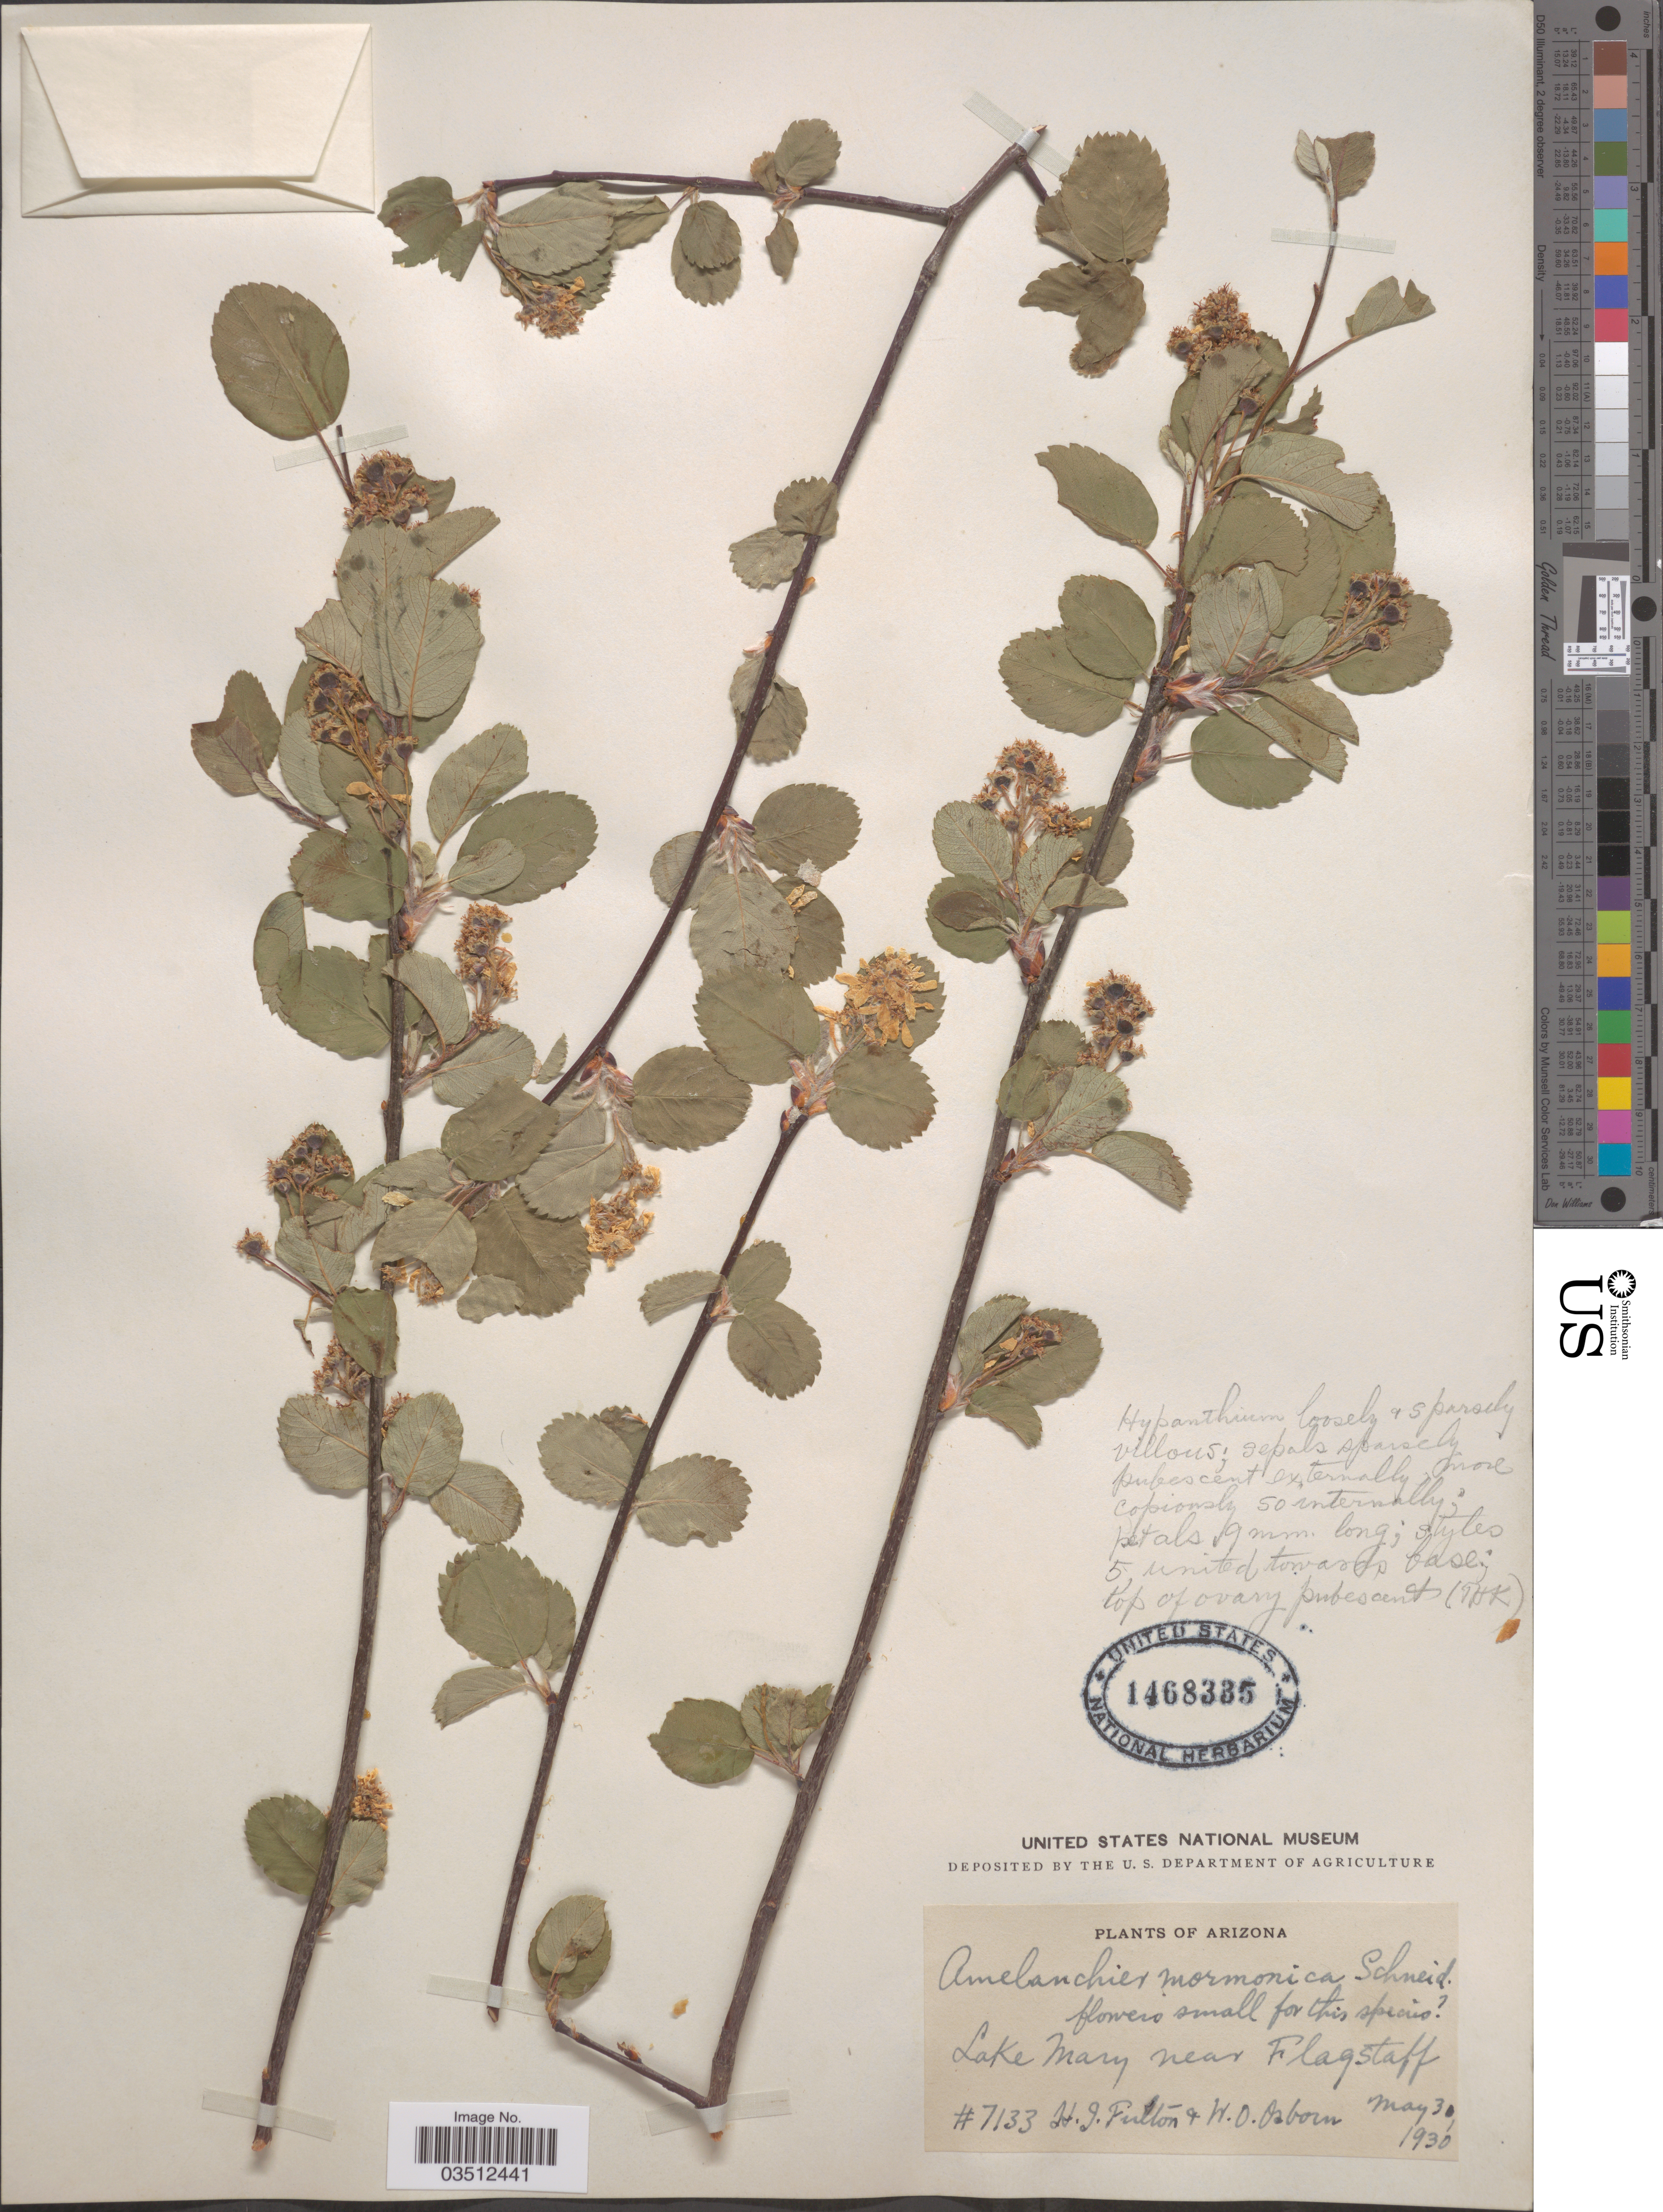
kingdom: Plantae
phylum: Tracheophyta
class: Magnoliopsida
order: Rosales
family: Rosaceae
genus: Amelanchier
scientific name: Amelanchier mormonica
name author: C.K. Schneid.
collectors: H. Fulton & W. Osborn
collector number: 7133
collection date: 1930-05-30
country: United States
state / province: Arizona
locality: Lake Mary near Flagstaff.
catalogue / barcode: US 1468335